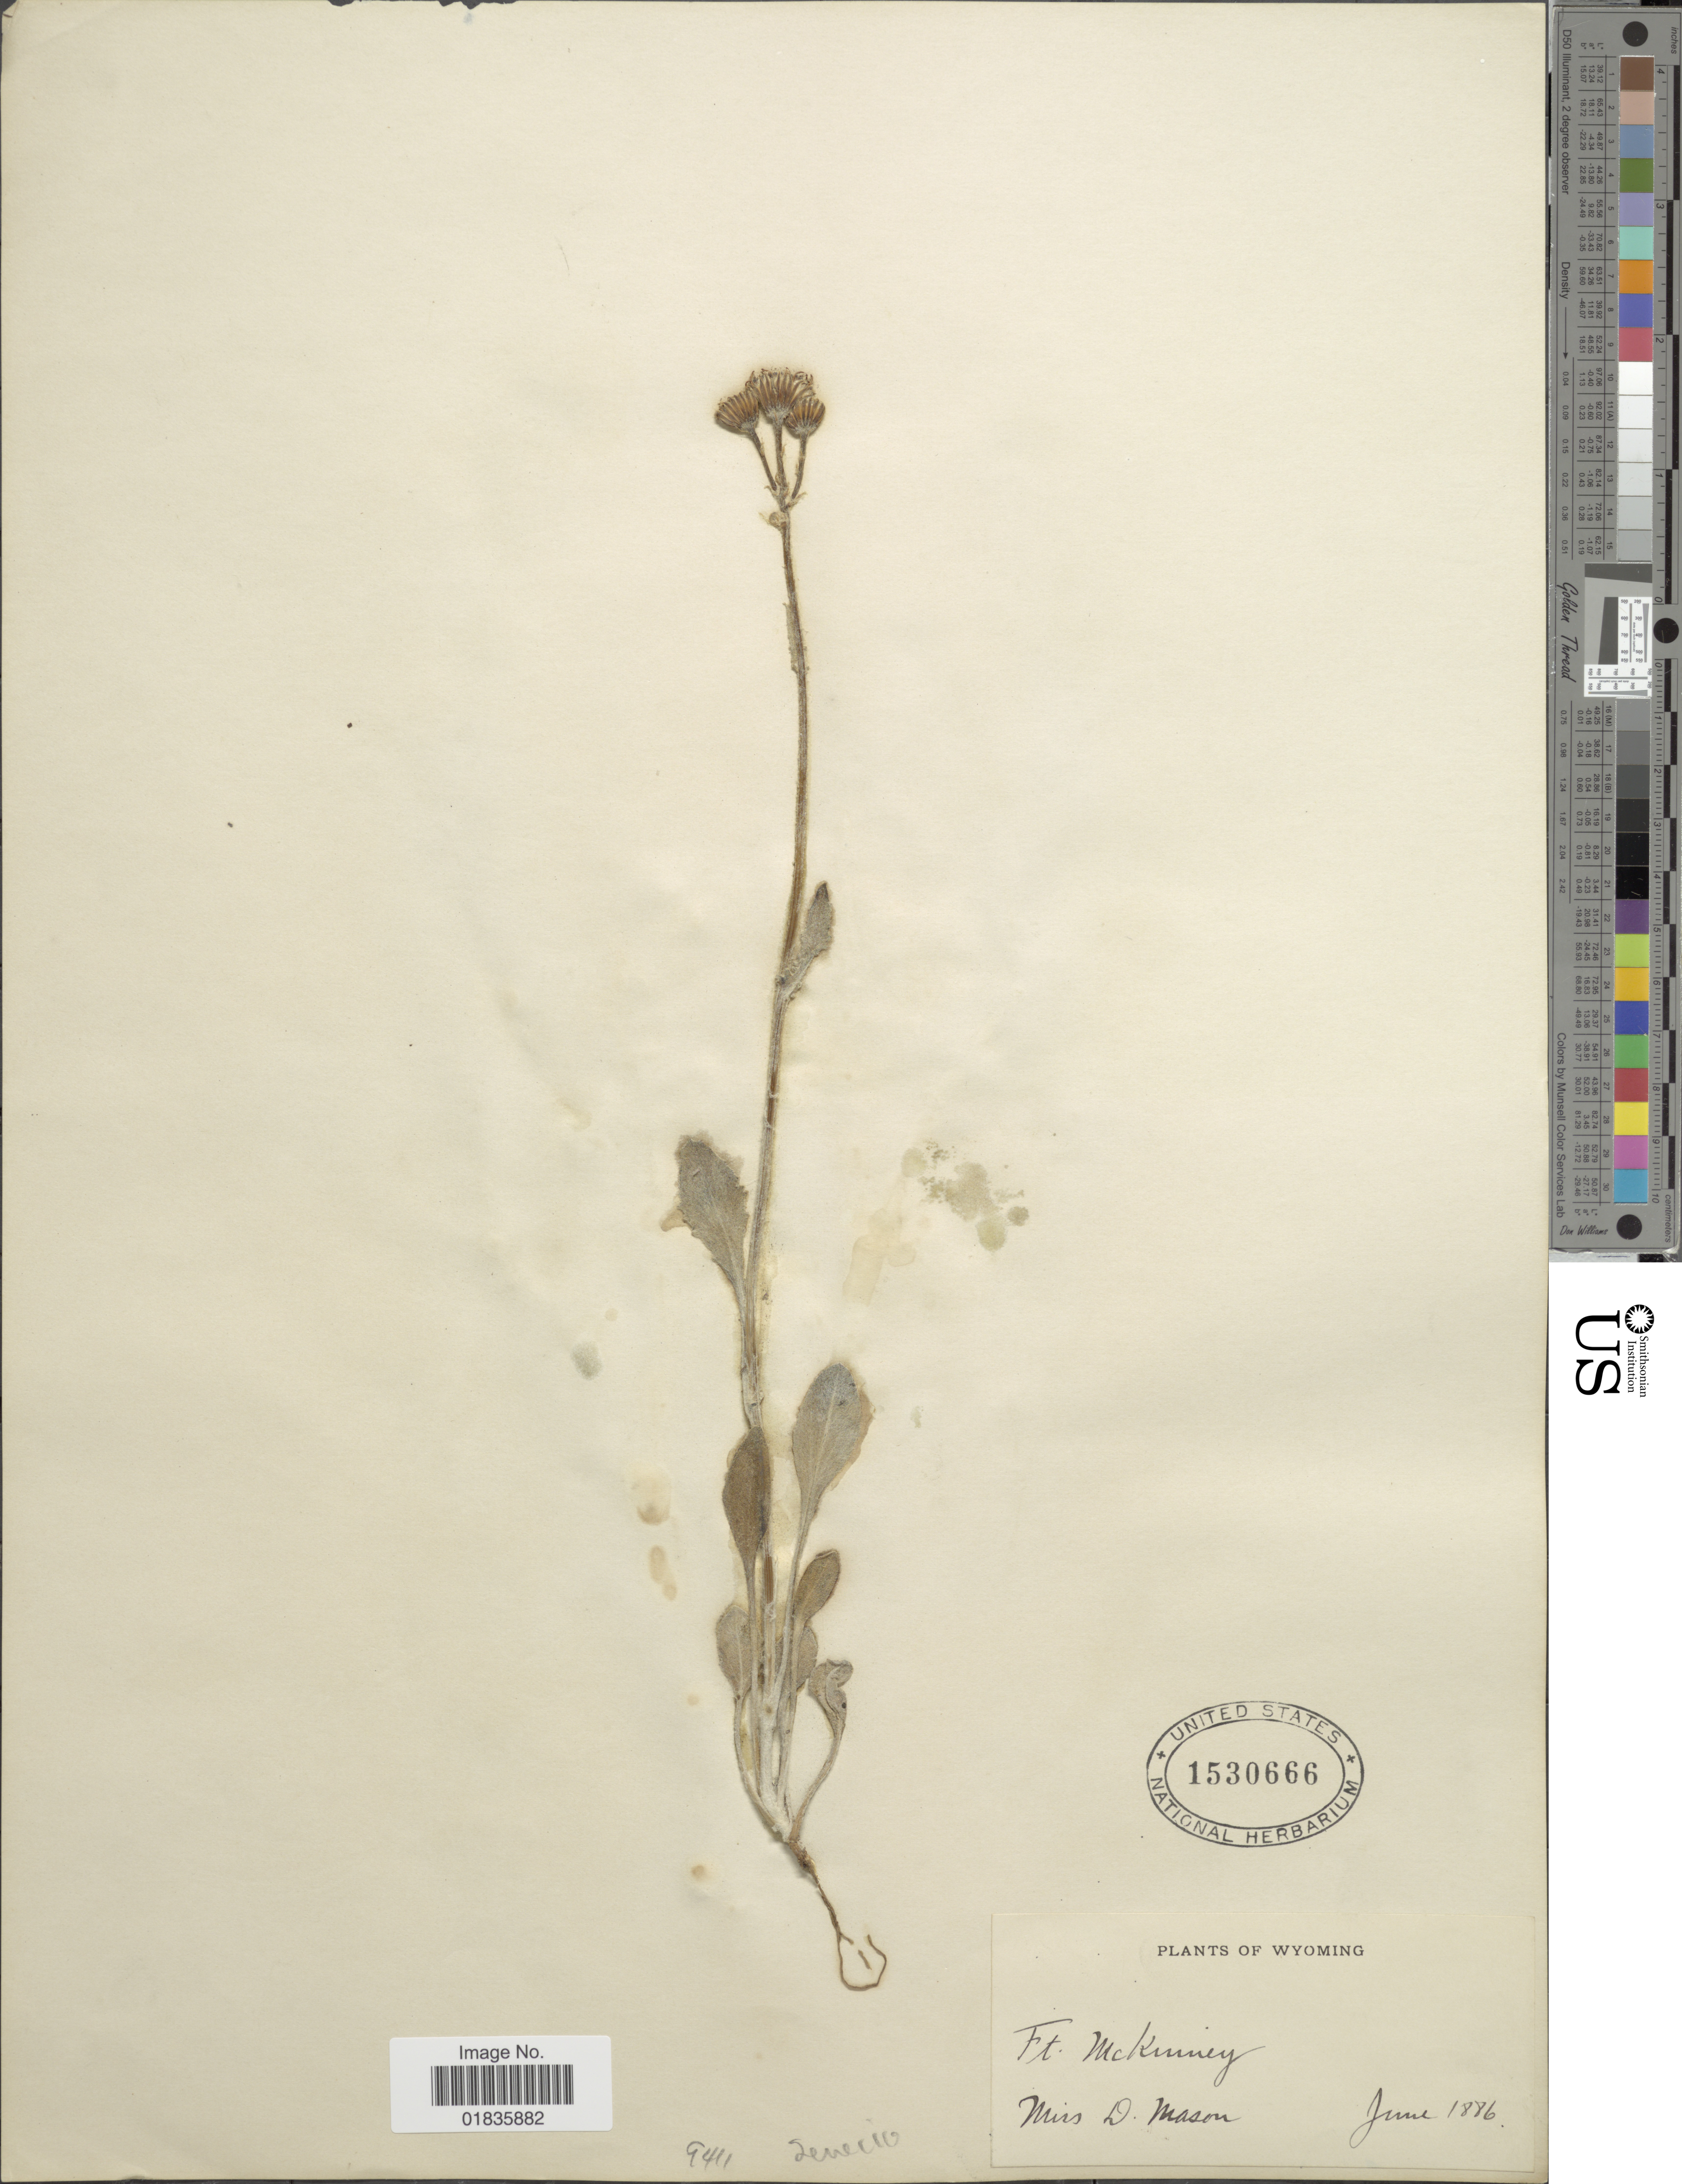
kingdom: Plantae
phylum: Tracheophyta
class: Magnoliopsida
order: Asterales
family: Asteraceae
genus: Senecio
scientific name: Senecio sp.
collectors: D. Mason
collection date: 1886-06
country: United States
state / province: Wyoming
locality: Ft. McKinney.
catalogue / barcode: US 1530666